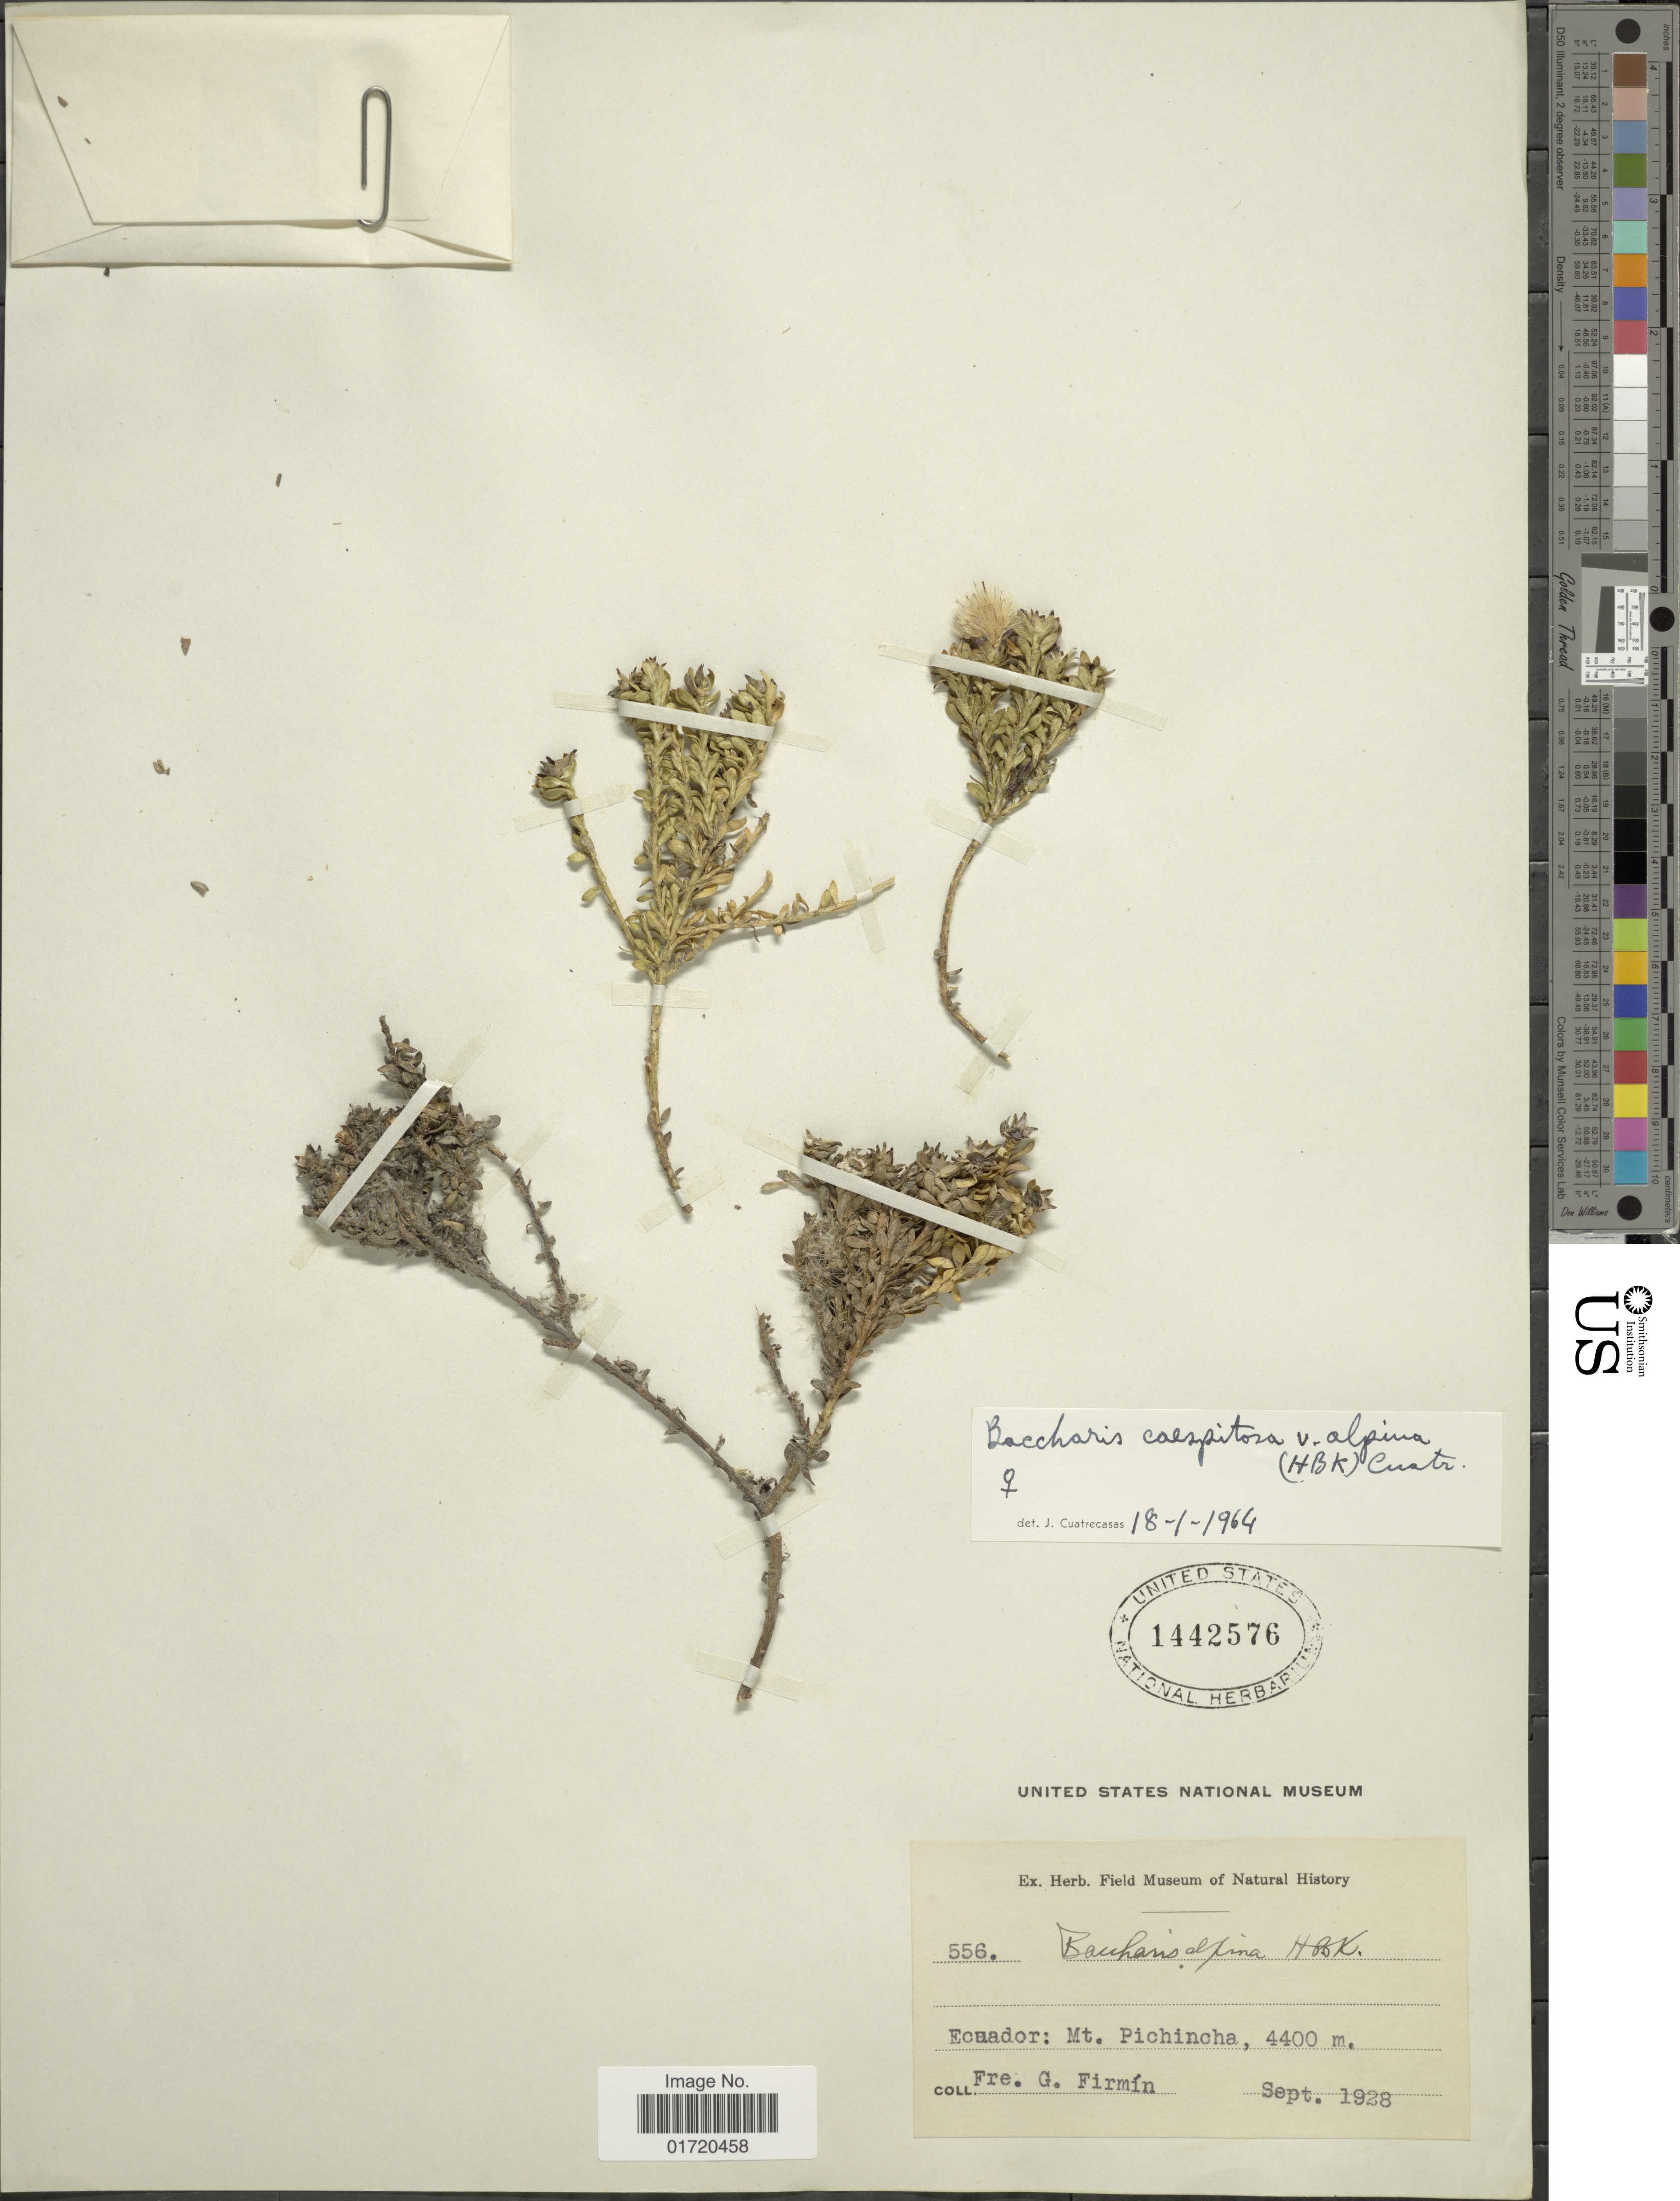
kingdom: Plantae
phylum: Tracheophyta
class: Magnoliopsida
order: Asterales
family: Asteraceae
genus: Baccharis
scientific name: Baccharis caespitosa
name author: (Ruiz & Pav.) Pers.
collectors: F. Firmin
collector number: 556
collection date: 1928-09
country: Ecuador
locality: Mt. Pichincha.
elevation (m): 4400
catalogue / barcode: US 1442576